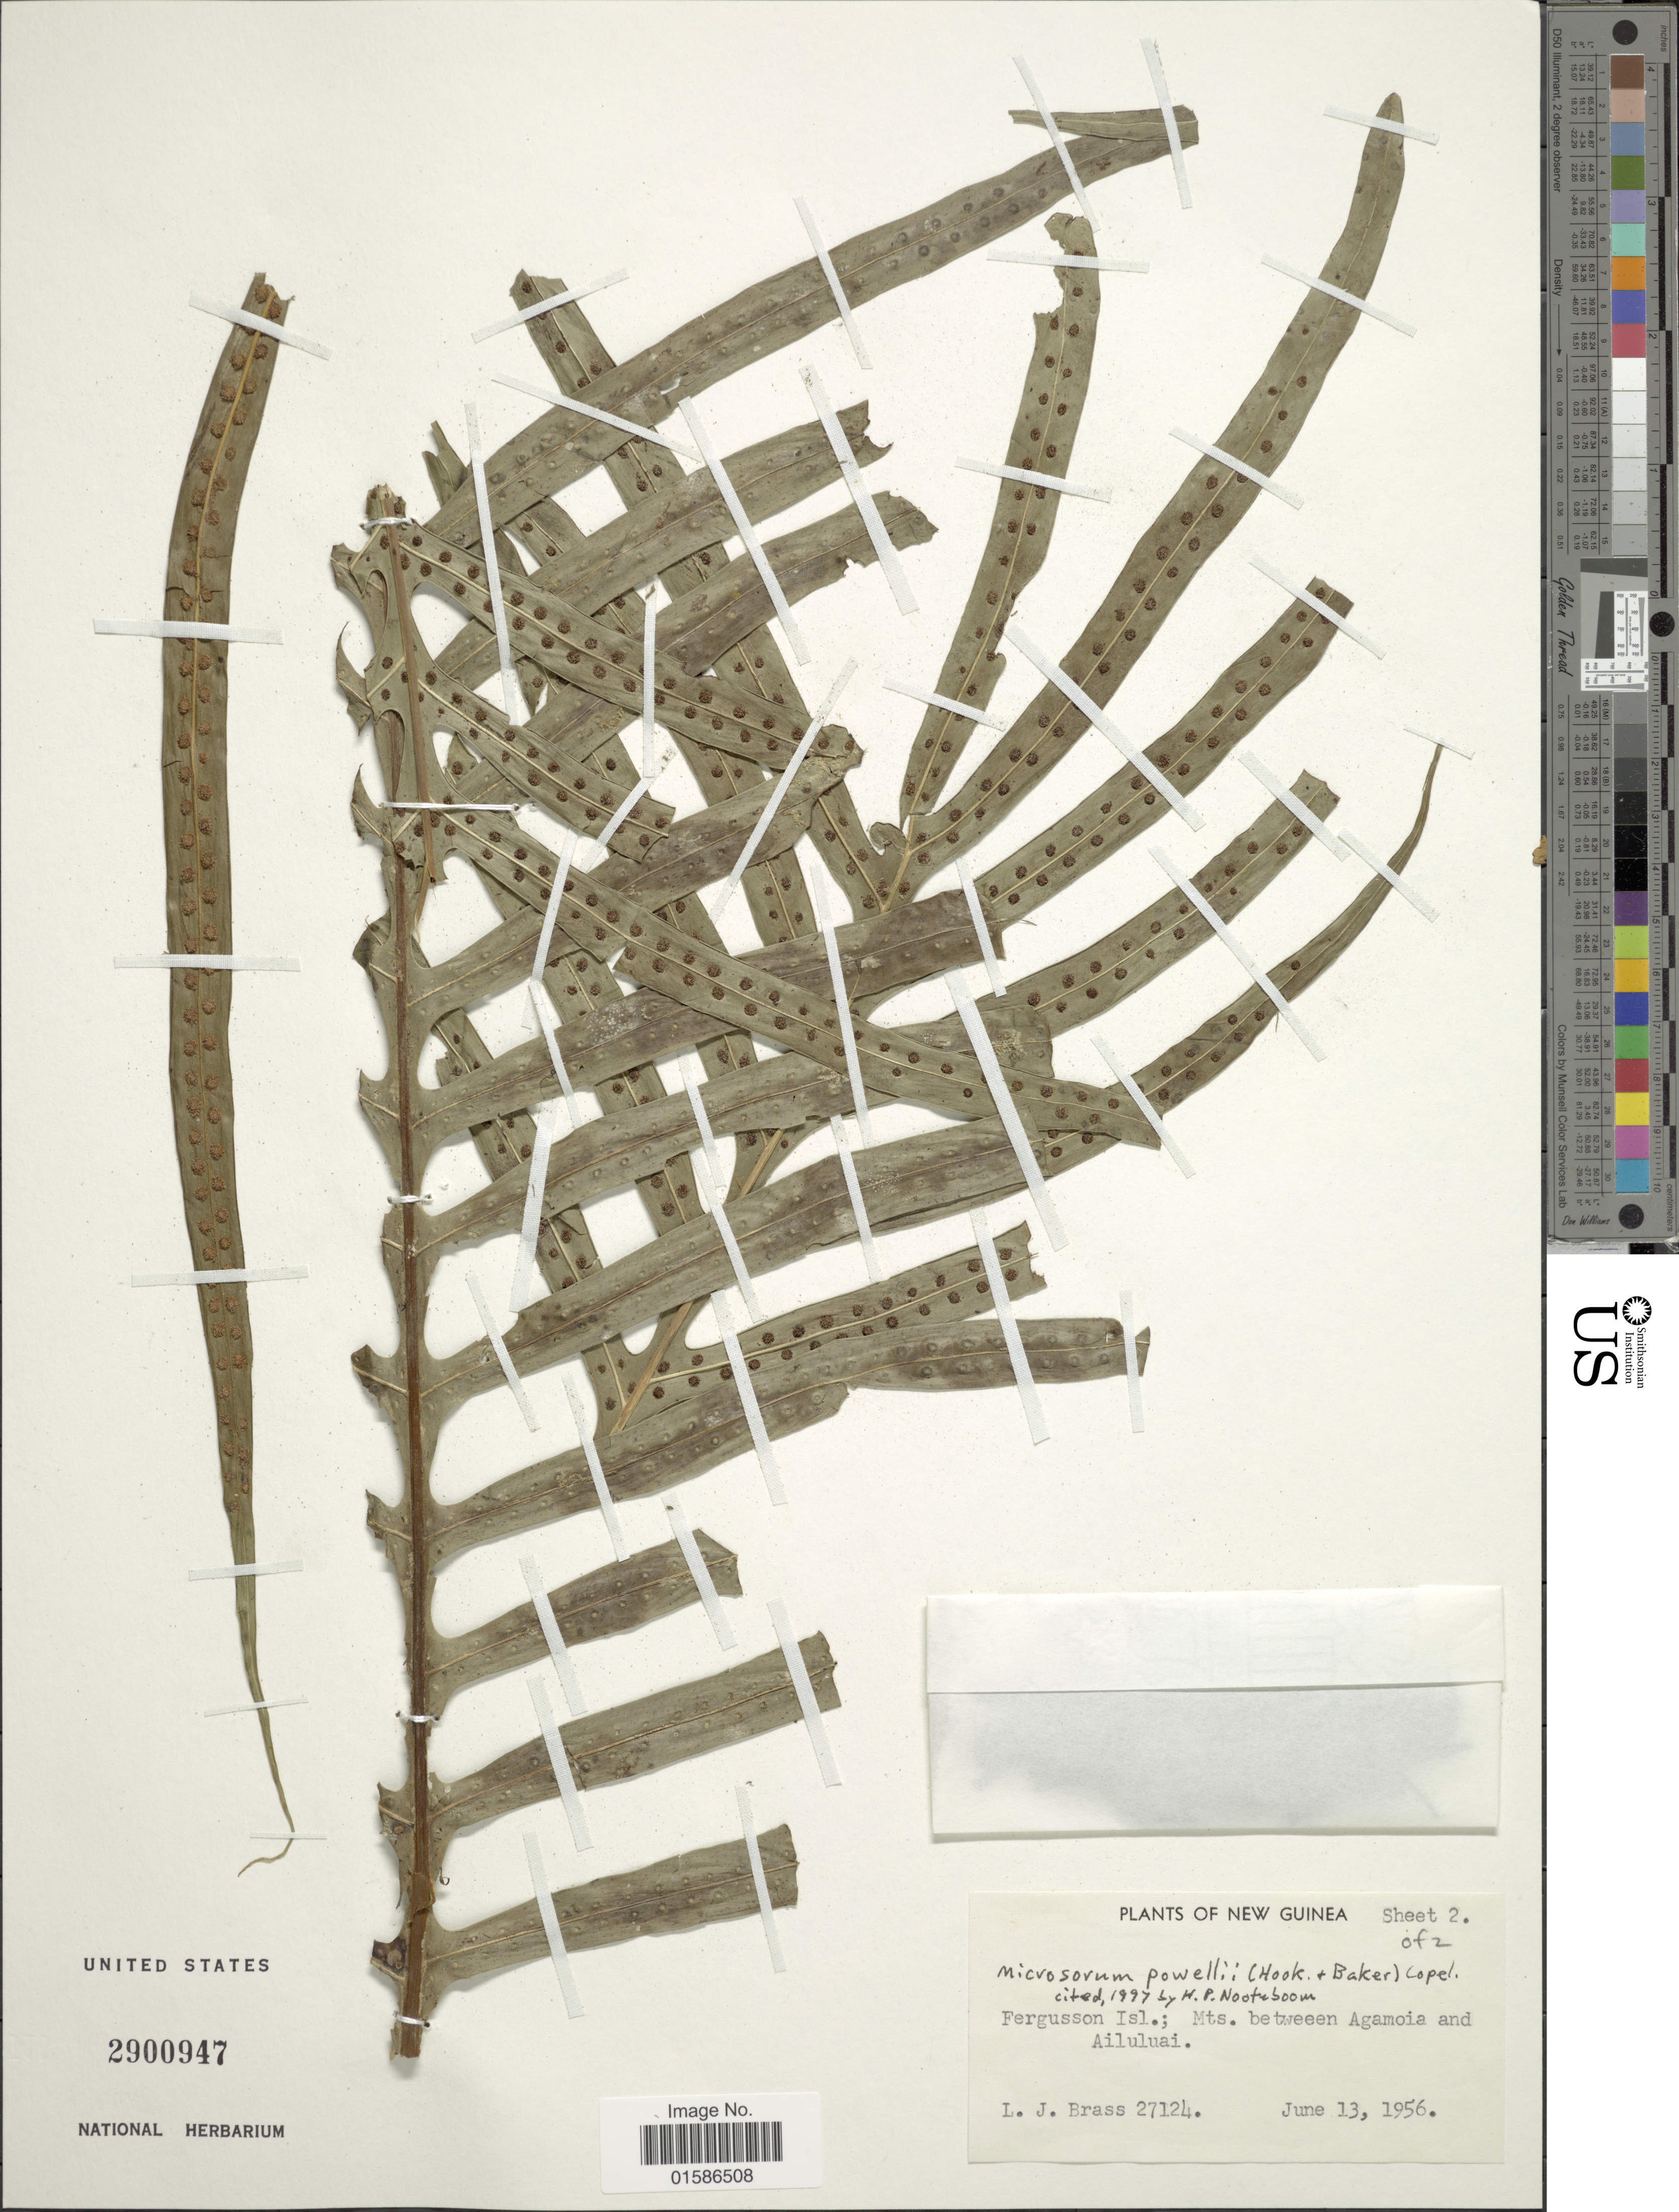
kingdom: Plantae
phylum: Tracheophyta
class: Polypodiopsida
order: Polypodiales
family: Polypodiaceae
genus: Microsorum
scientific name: Microsorum powellii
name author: (Baker) Copel.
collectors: L. J. Brass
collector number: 27124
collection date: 1956-06-13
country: Papua New Guinea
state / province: Milne Bay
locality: Fergusson Isl; Mts. between Agamoia and Ailuluai, New Guinea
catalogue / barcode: US 2900947